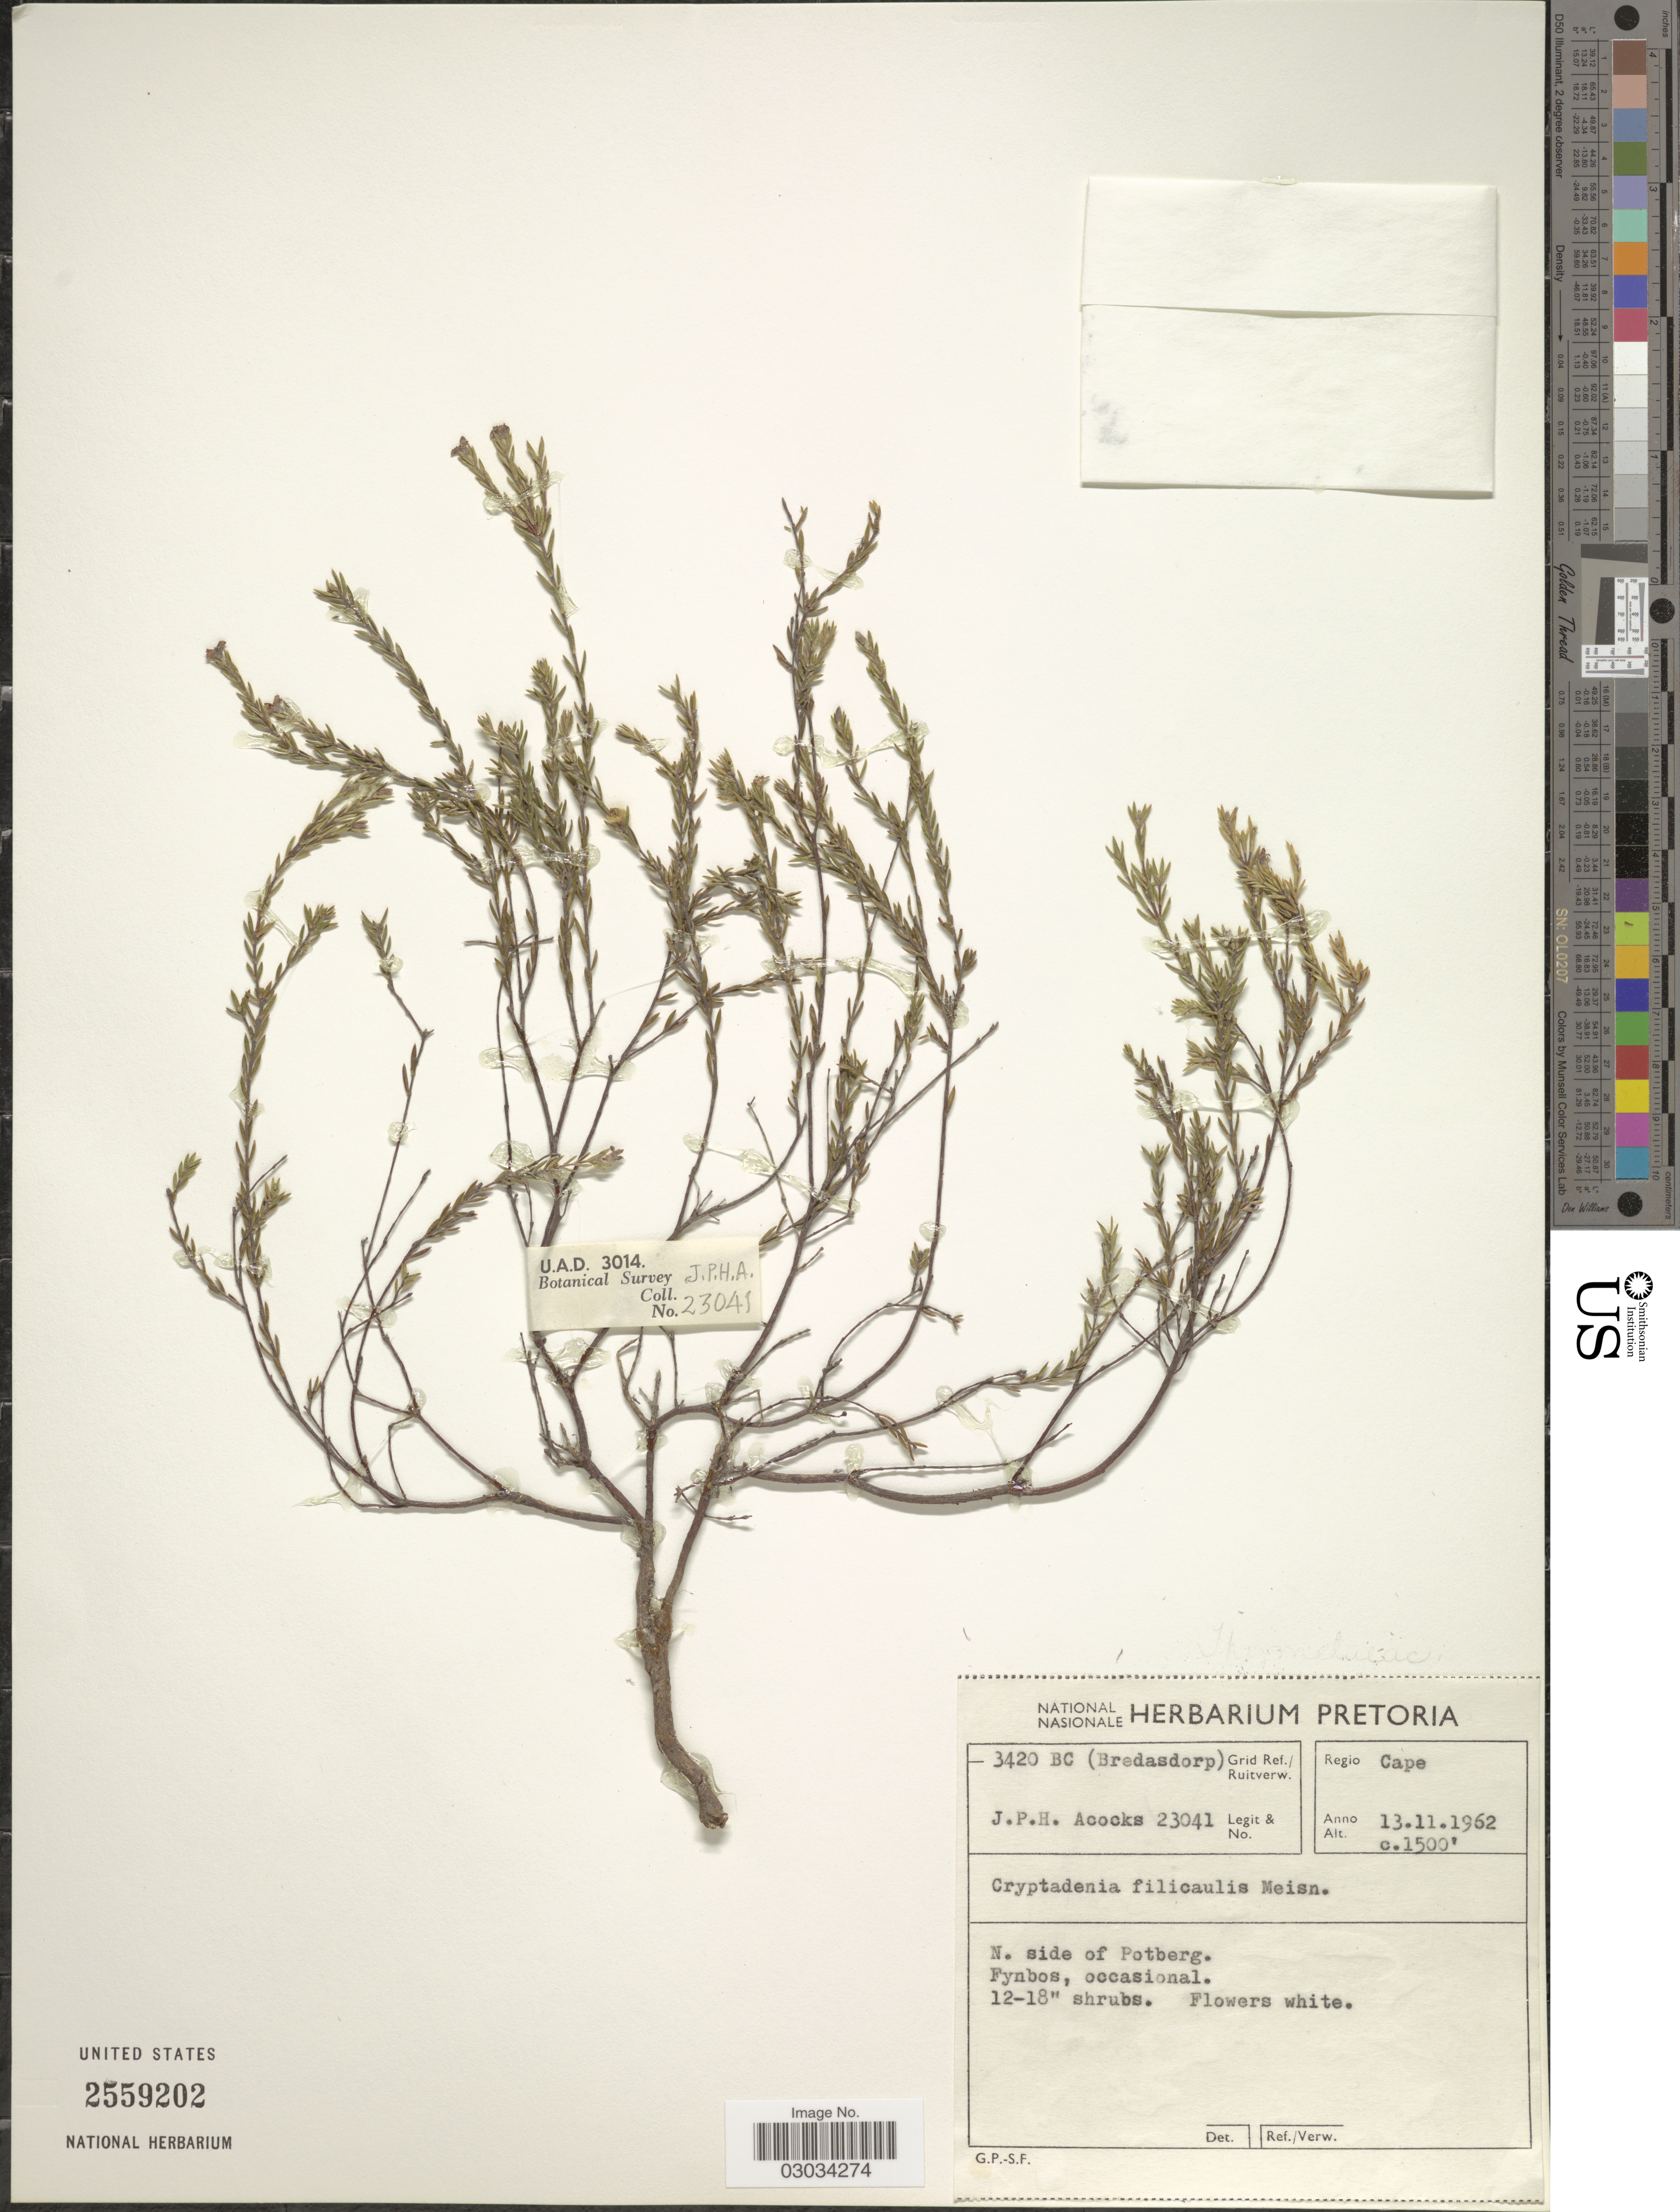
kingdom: Plantae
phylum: Tracheophyta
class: Magnoliopsida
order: Malvales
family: Thymelaeaceae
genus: Lachnaea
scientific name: Lachnaea filicaulis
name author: (Meisn.) Beyers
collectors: J. P. Acocks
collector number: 23041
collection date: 1962-11-13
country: South Africa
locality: Pretoria. Regio Cape. Grid Ref./ Ruitverw. 3420 BC (Bredasdorp). N. side of Potberg.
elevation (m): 457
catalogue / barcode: US 2559202